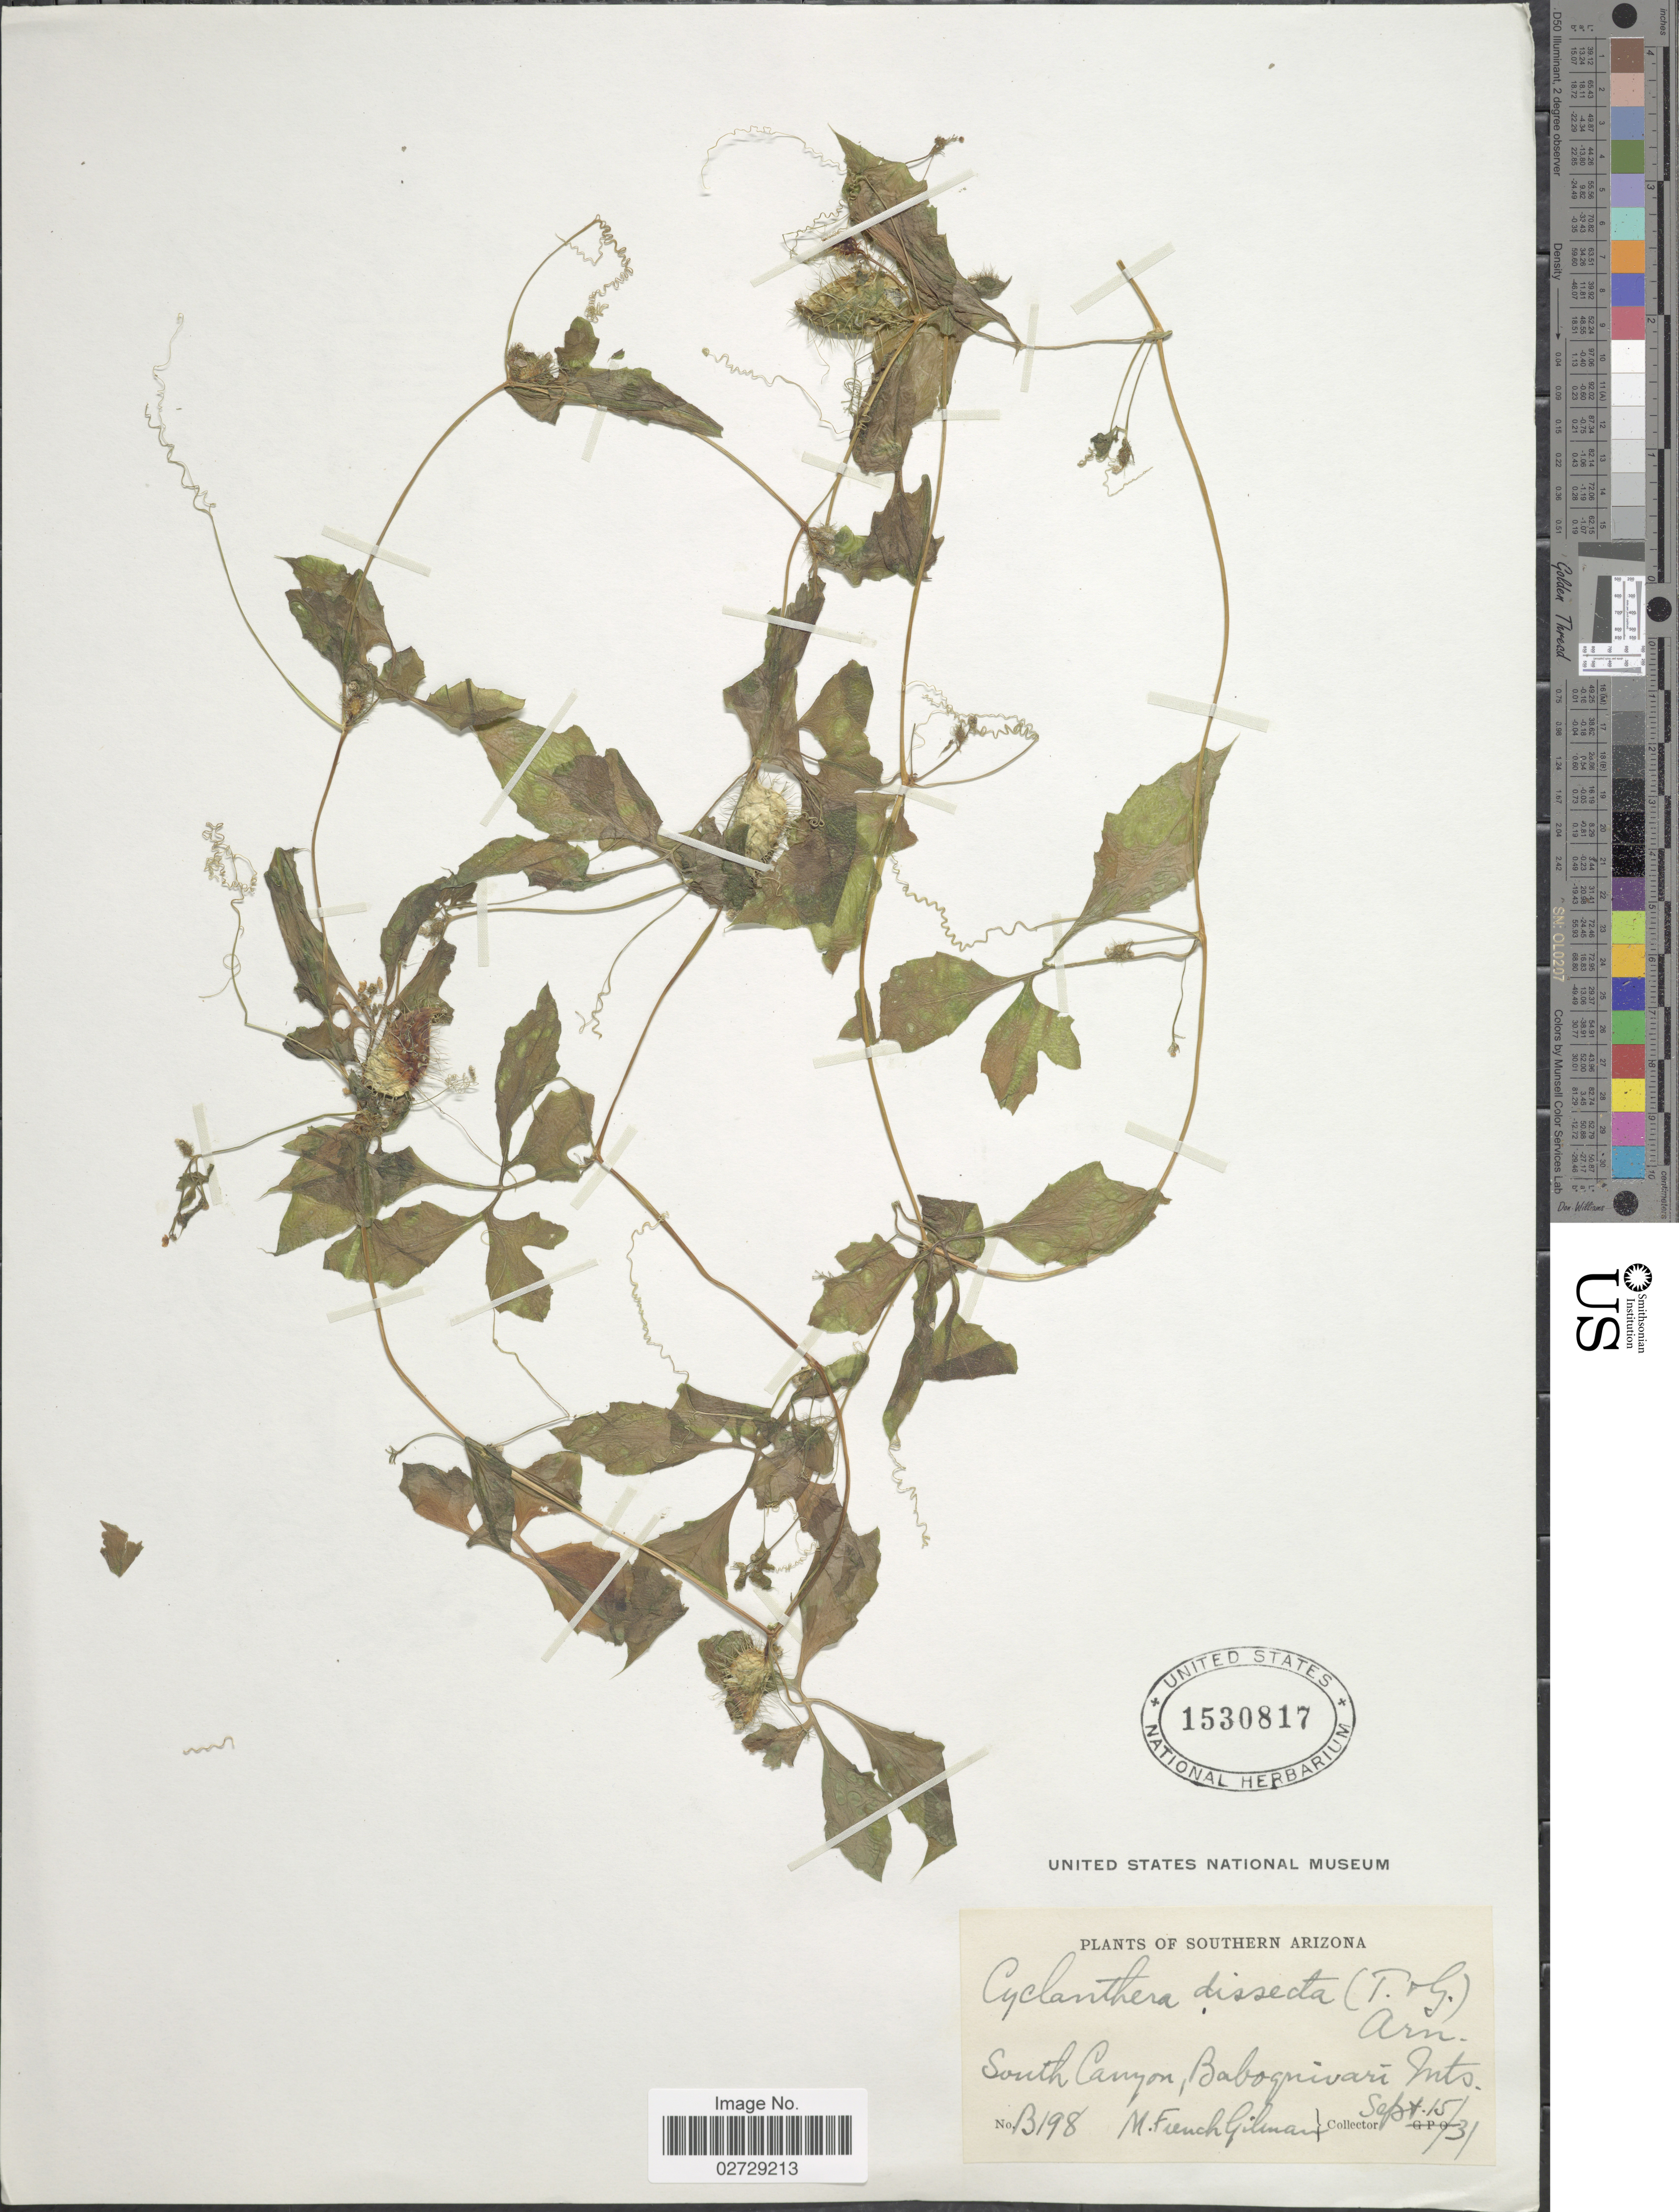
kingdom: Plantae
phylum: Tracheophyta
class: Magnoliopsida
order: Cucurbitales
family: Cucurbitaceae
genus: Cyclanthera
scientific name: Cyclanthera dissecta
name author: (Torr. & A. Gray) Arn.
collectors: M. F. Gilman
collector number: B198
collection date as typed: Transcribed d/m/y: 15/9/31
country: United States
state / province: Arizona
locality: Southern Arizona, South Canyon, Baboquivari Mts.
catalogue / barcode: US 1530817